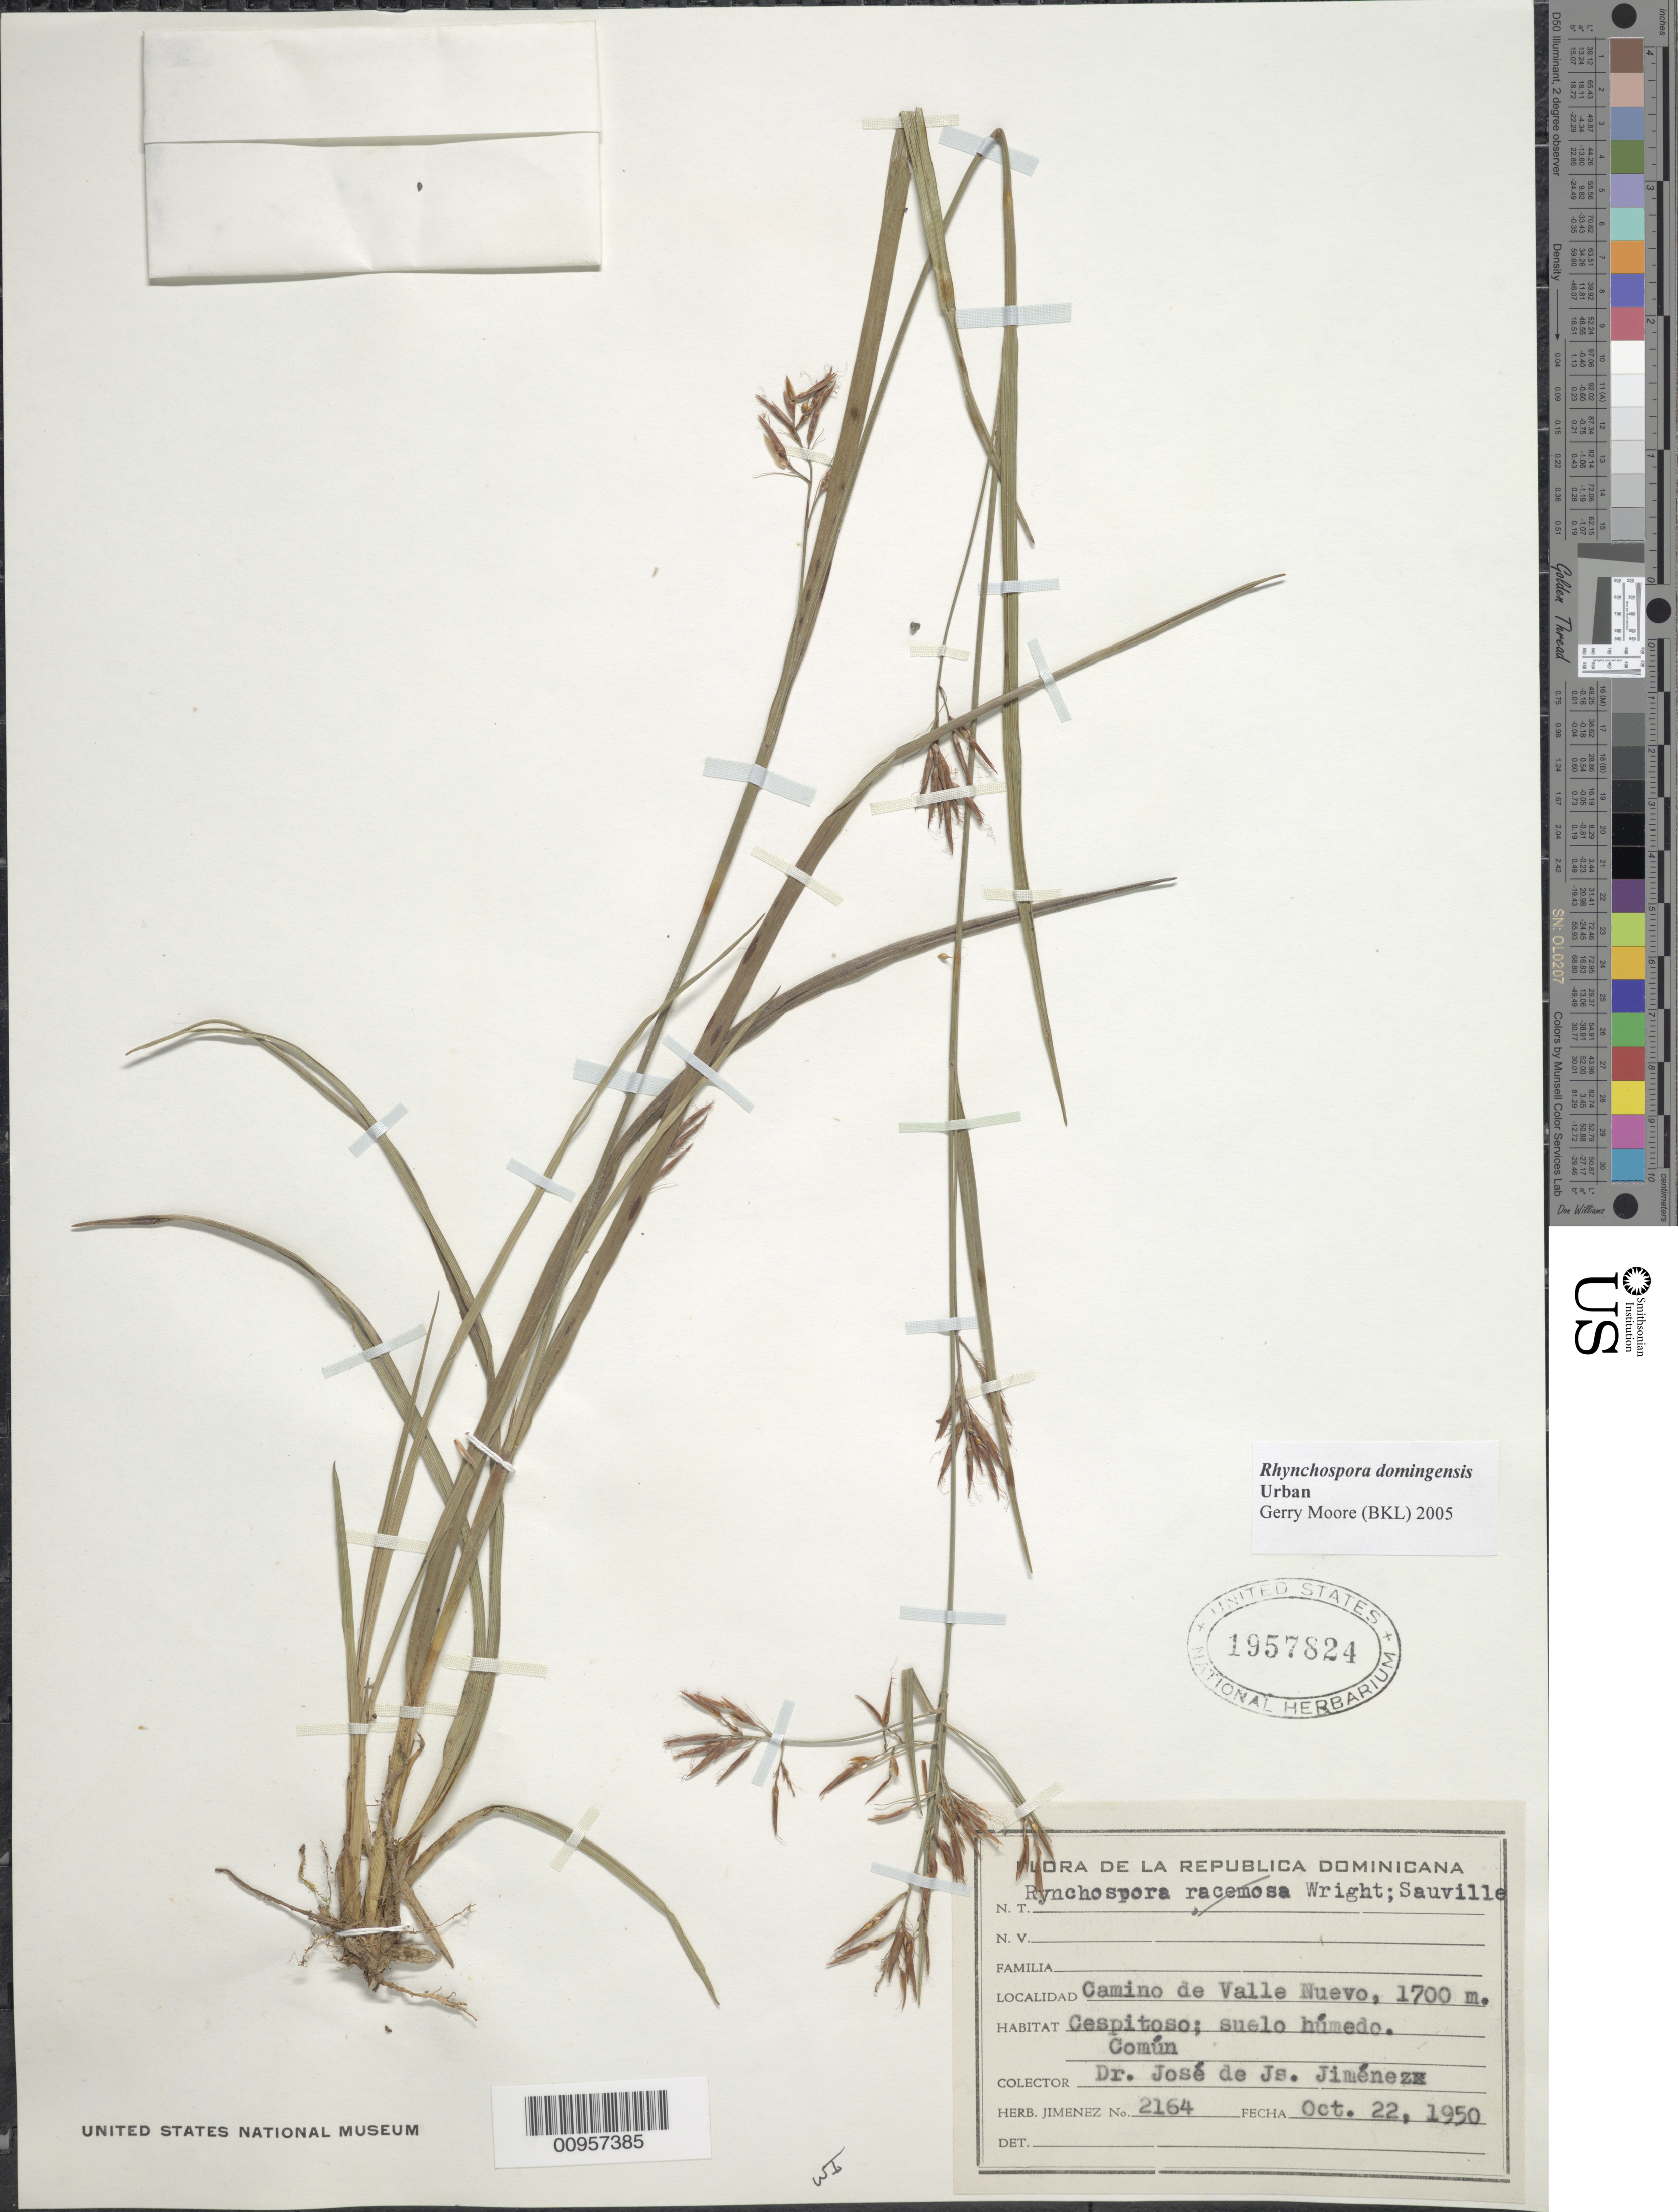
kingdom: Plantae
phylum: Tracheophyta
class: Liliopsida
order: Poales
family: Cyperaceae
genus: Rhynchospora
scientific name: Rhynchospora domingensis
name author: Urb.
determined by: Moore, G.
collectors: J. J. Jiménez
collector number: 2164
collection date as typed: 22 Oct 1950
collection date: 1950-10-22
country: Dominican Republic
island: Hispaniola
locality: Camino de Valle Nuevo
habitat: Suelo húmedo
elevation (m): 1700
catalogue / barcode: US 1957824